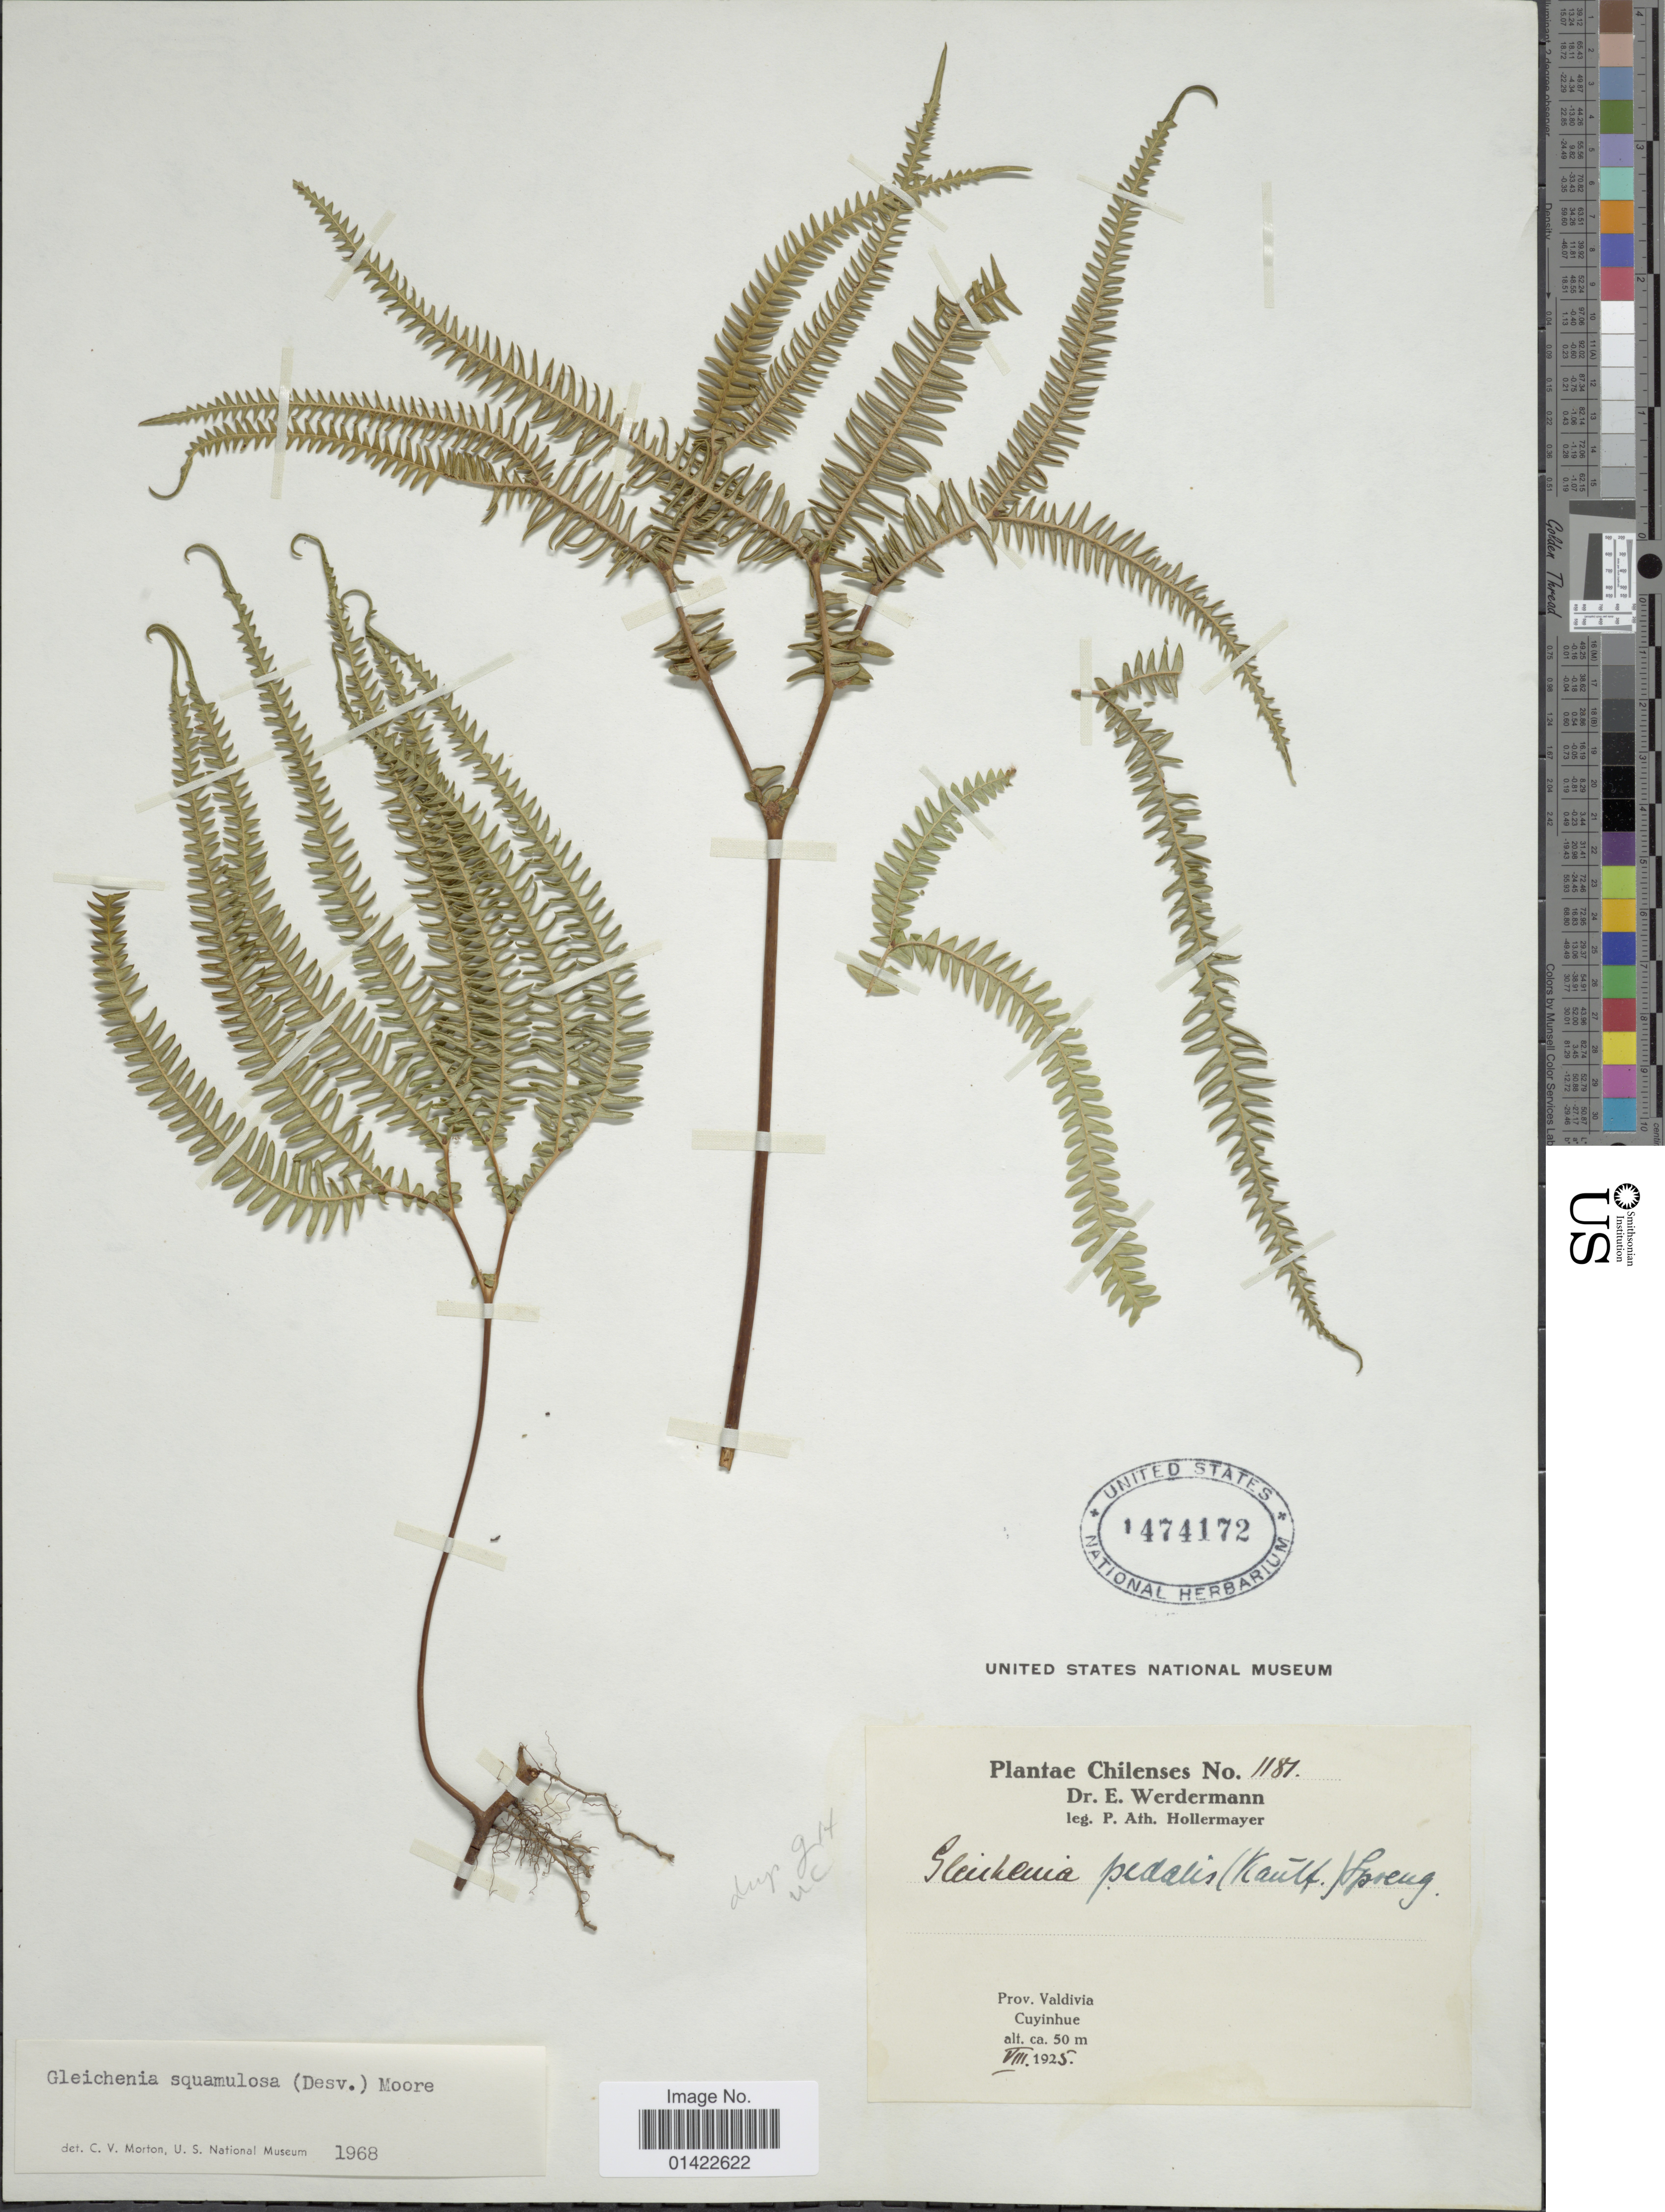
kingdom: Plantae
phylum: Tracheophyta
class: Polypodiopsida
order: Gleicheniales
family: Gleicheniaceae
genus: Sticherus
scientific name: Sticherus squamulosus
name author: (Desv.) Nakai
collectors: P. Hollermayer & E. Werdermann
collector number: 1181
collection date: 1925-08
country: Chile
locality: Valdivia. Cuyinhue.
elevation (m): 50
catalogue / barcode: US 1474172